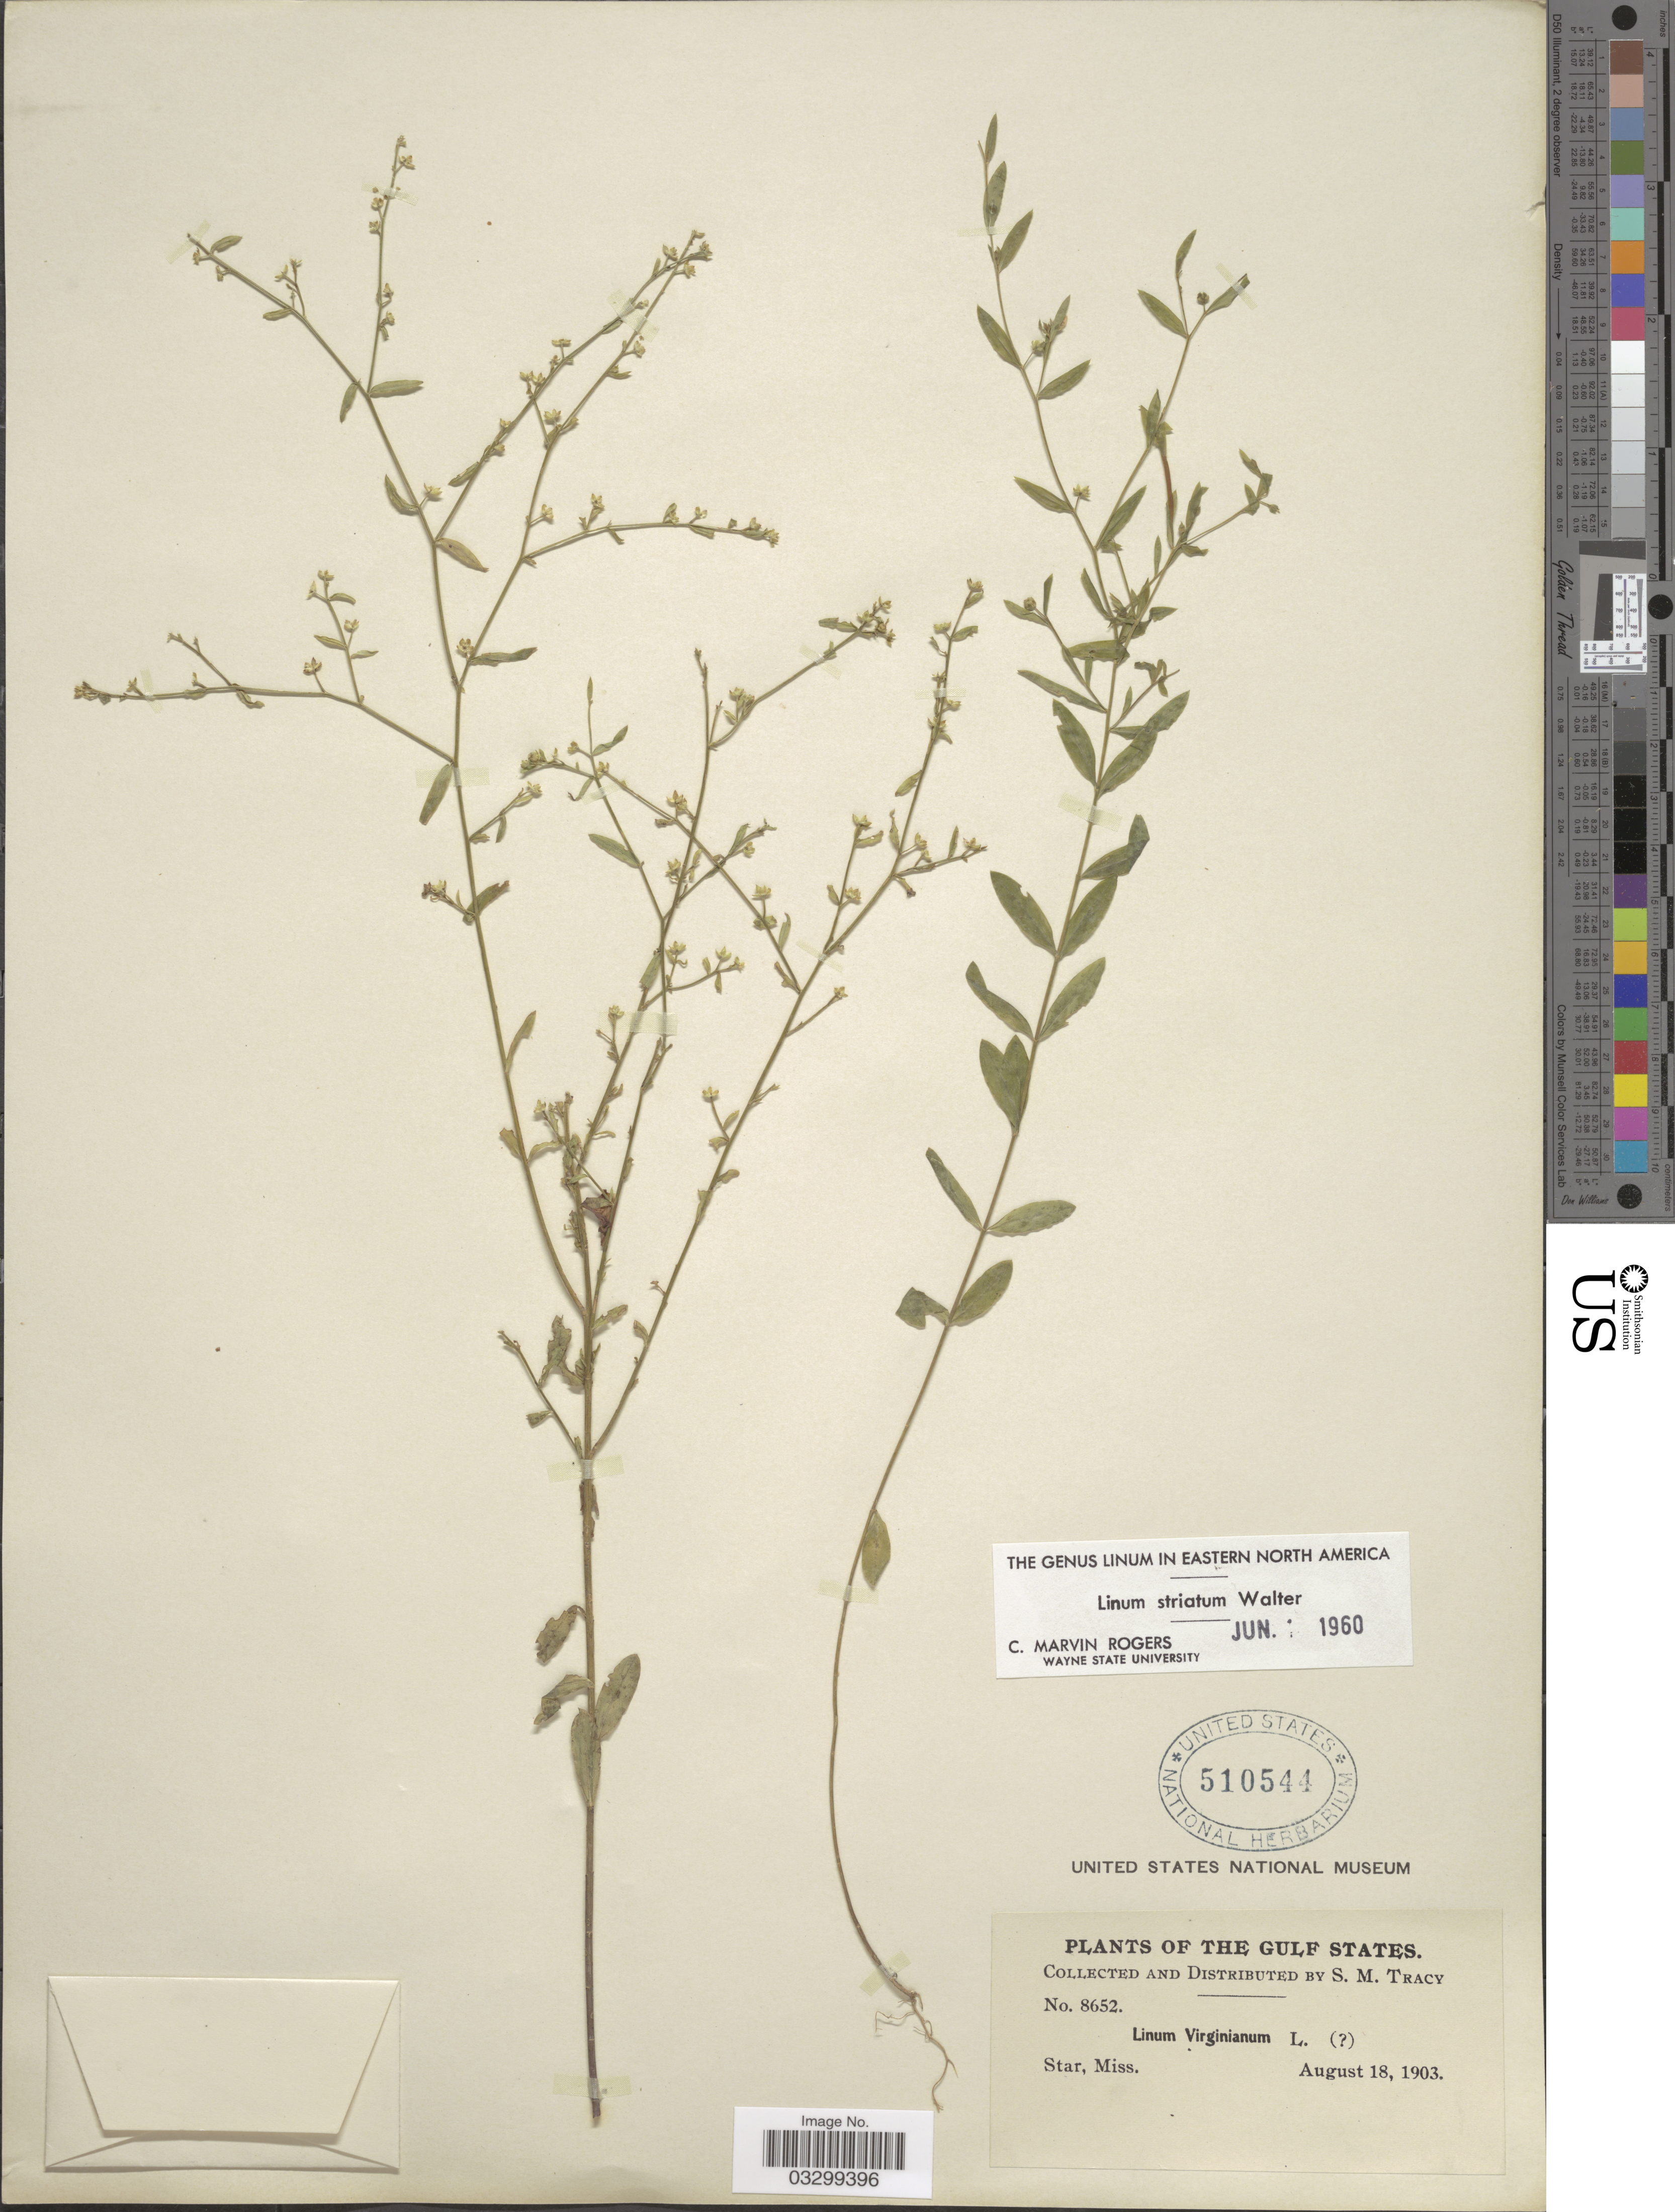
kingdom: Plantae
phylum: Tracheophyta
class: Magnoliopsida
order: Malpighiales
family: Linaceae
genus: Linum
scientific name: Linum striatum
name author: Walter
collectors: S. M. Tracy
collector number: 8652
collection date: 1903-08-18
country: United States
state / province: Mississippi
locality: Gulf States. Star.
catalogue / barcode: US 510544